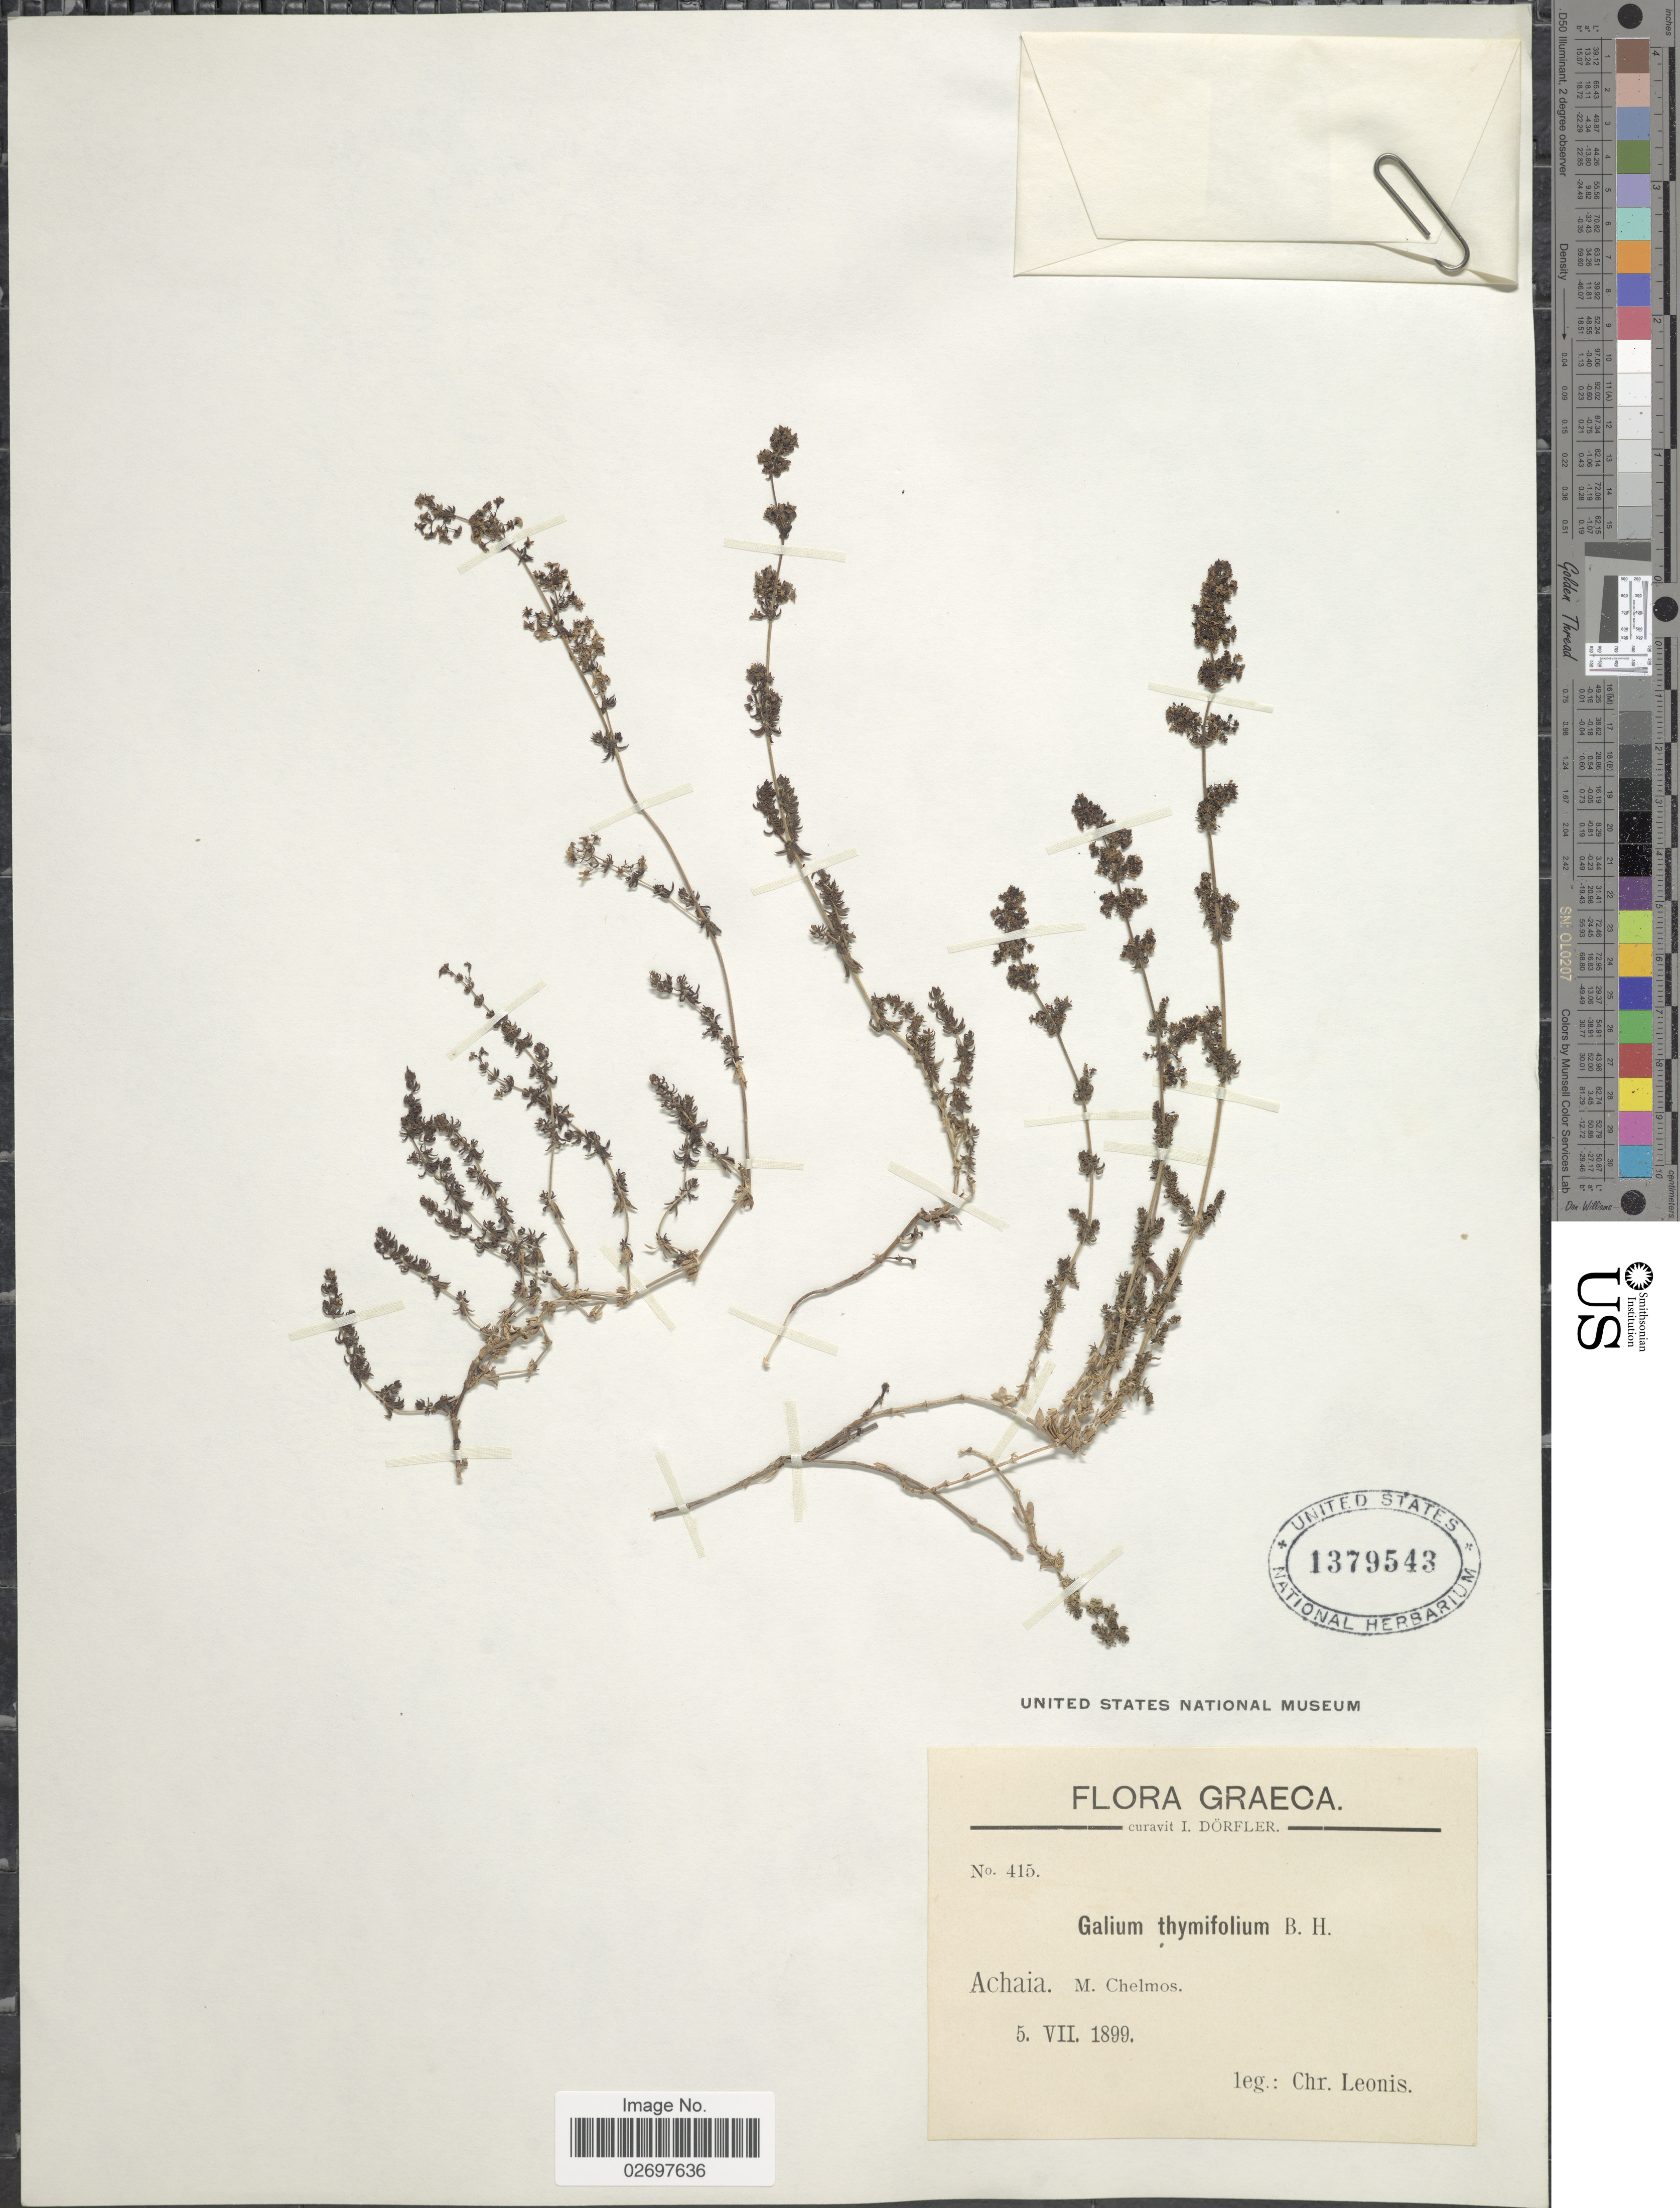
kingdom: Plantae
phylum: Tracheophyta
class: Magnoliopsida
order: Gentianales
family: Rubiaceae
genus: Galium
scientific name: Galium thymifolium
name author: Boiss. & Heldr.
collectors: C. Leonis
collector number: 415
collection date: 1899-07-05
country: Greece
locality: Graeca. Achaia. M. Chelmos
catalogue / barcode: US 1379543